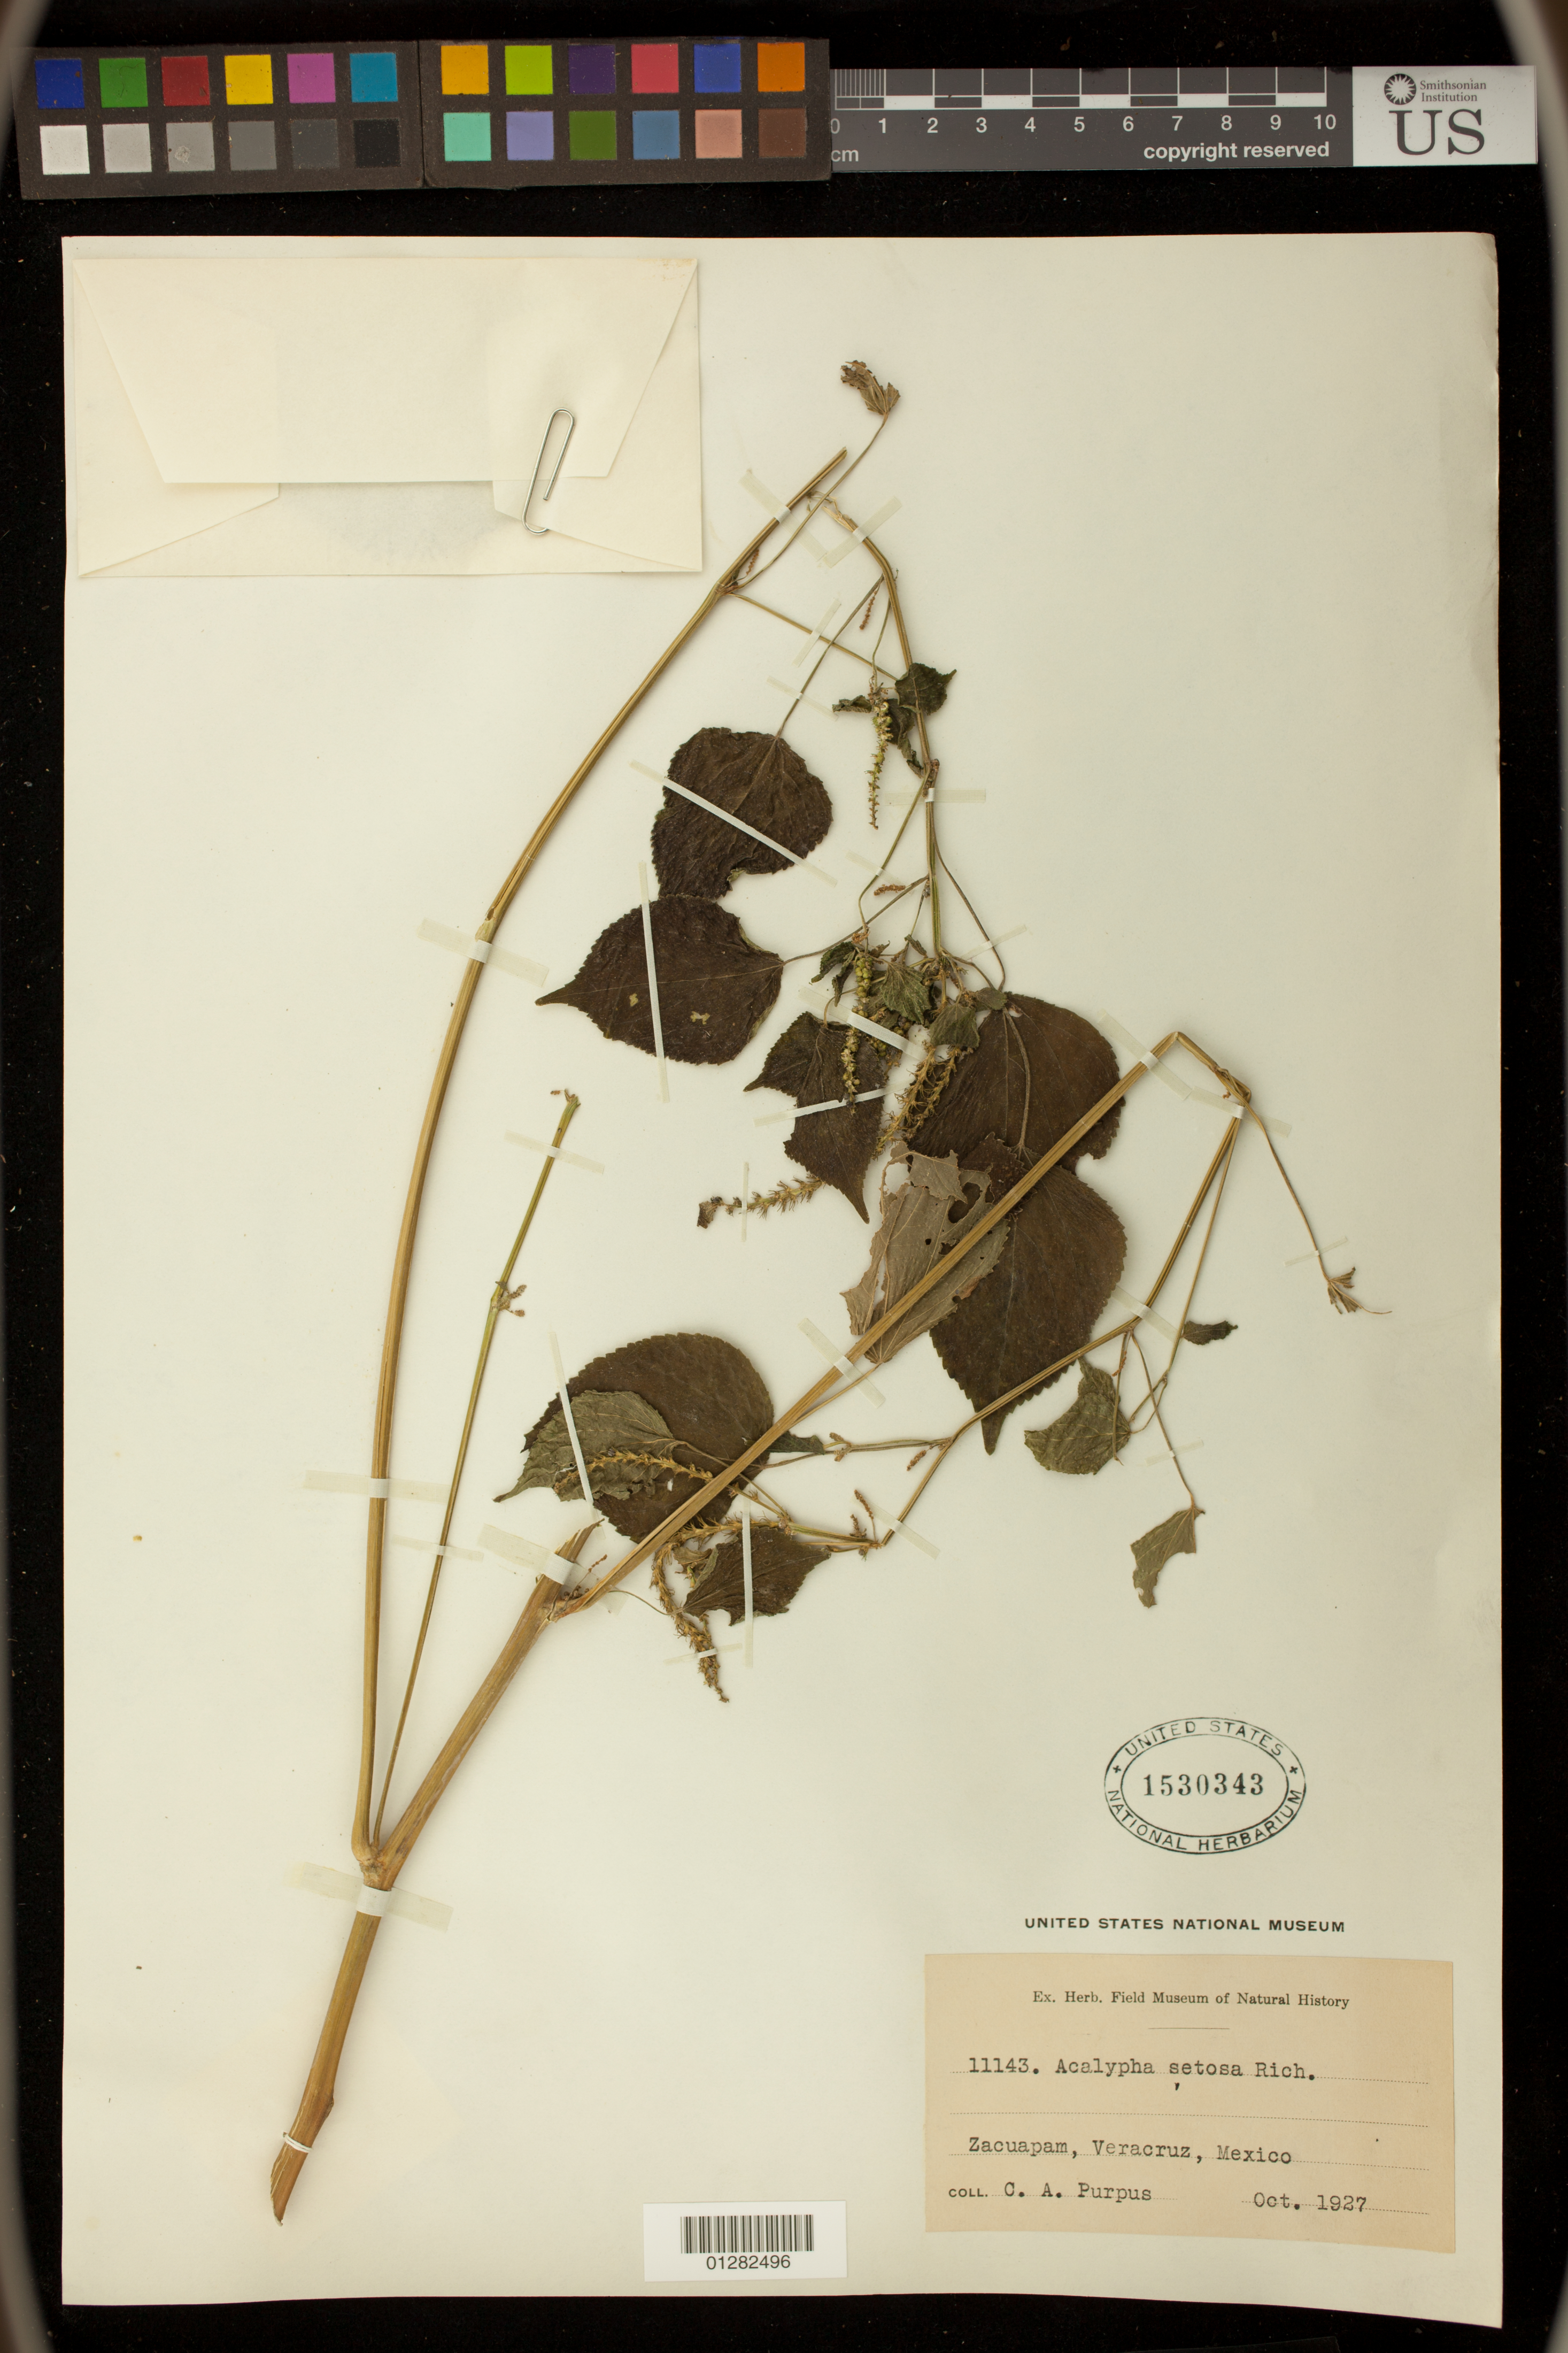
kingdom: Plantae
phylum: Tracheophyta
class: Magnoliopsida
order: Malpighiales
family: Euphorbiaceae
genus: Acalypha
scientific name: Acalypha setosa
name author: A. Rich.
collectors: P. C. Standley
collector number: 11143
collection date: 1927-10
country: Mexico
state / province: Veracruz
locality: Zacuapam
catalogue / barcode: US 1530343